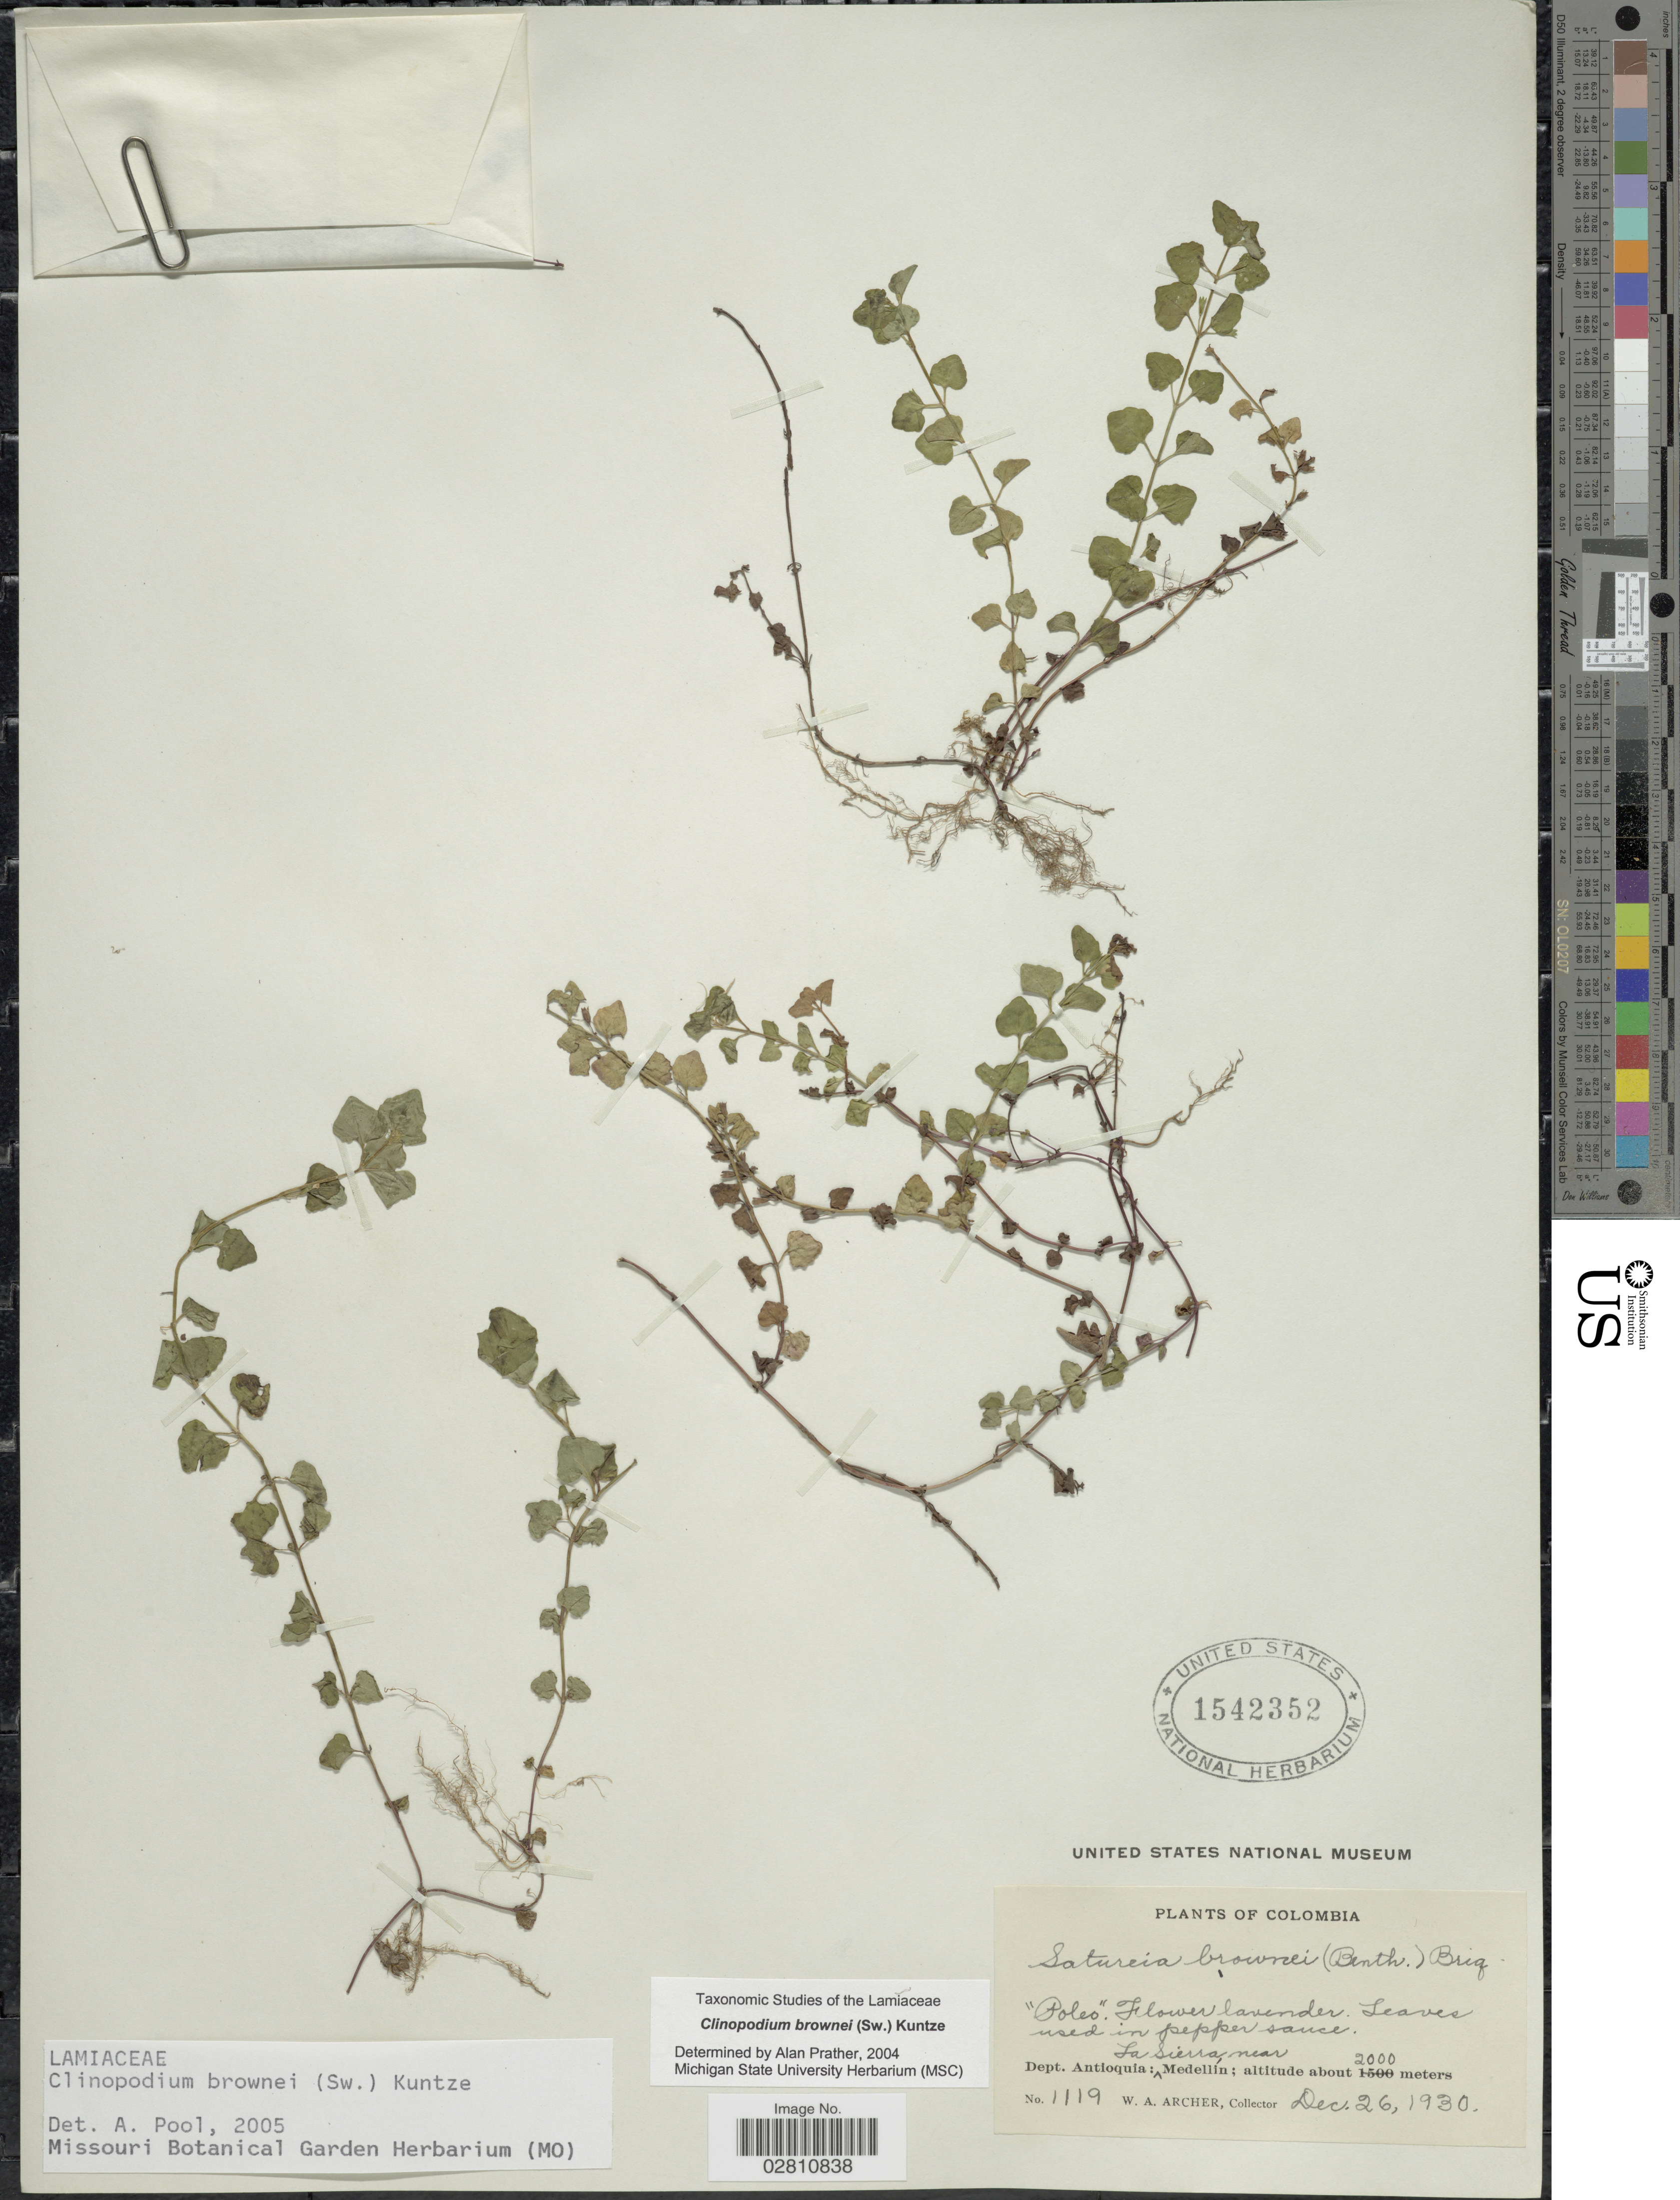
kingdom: Plantae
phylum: Tracheophyta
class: Magnoliopsida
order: Lamiales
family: Lamiaceae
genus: Clinopodium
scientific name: Clinopodium brownei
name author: (Sw.) Kuntze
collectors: W. A. Archer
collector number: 1119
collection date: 1930-12-26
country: Colombia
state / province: Antioquia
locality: Dept. Antioquia: La Sierra, near Medellin.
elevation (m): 2000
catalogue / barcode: US 1542352